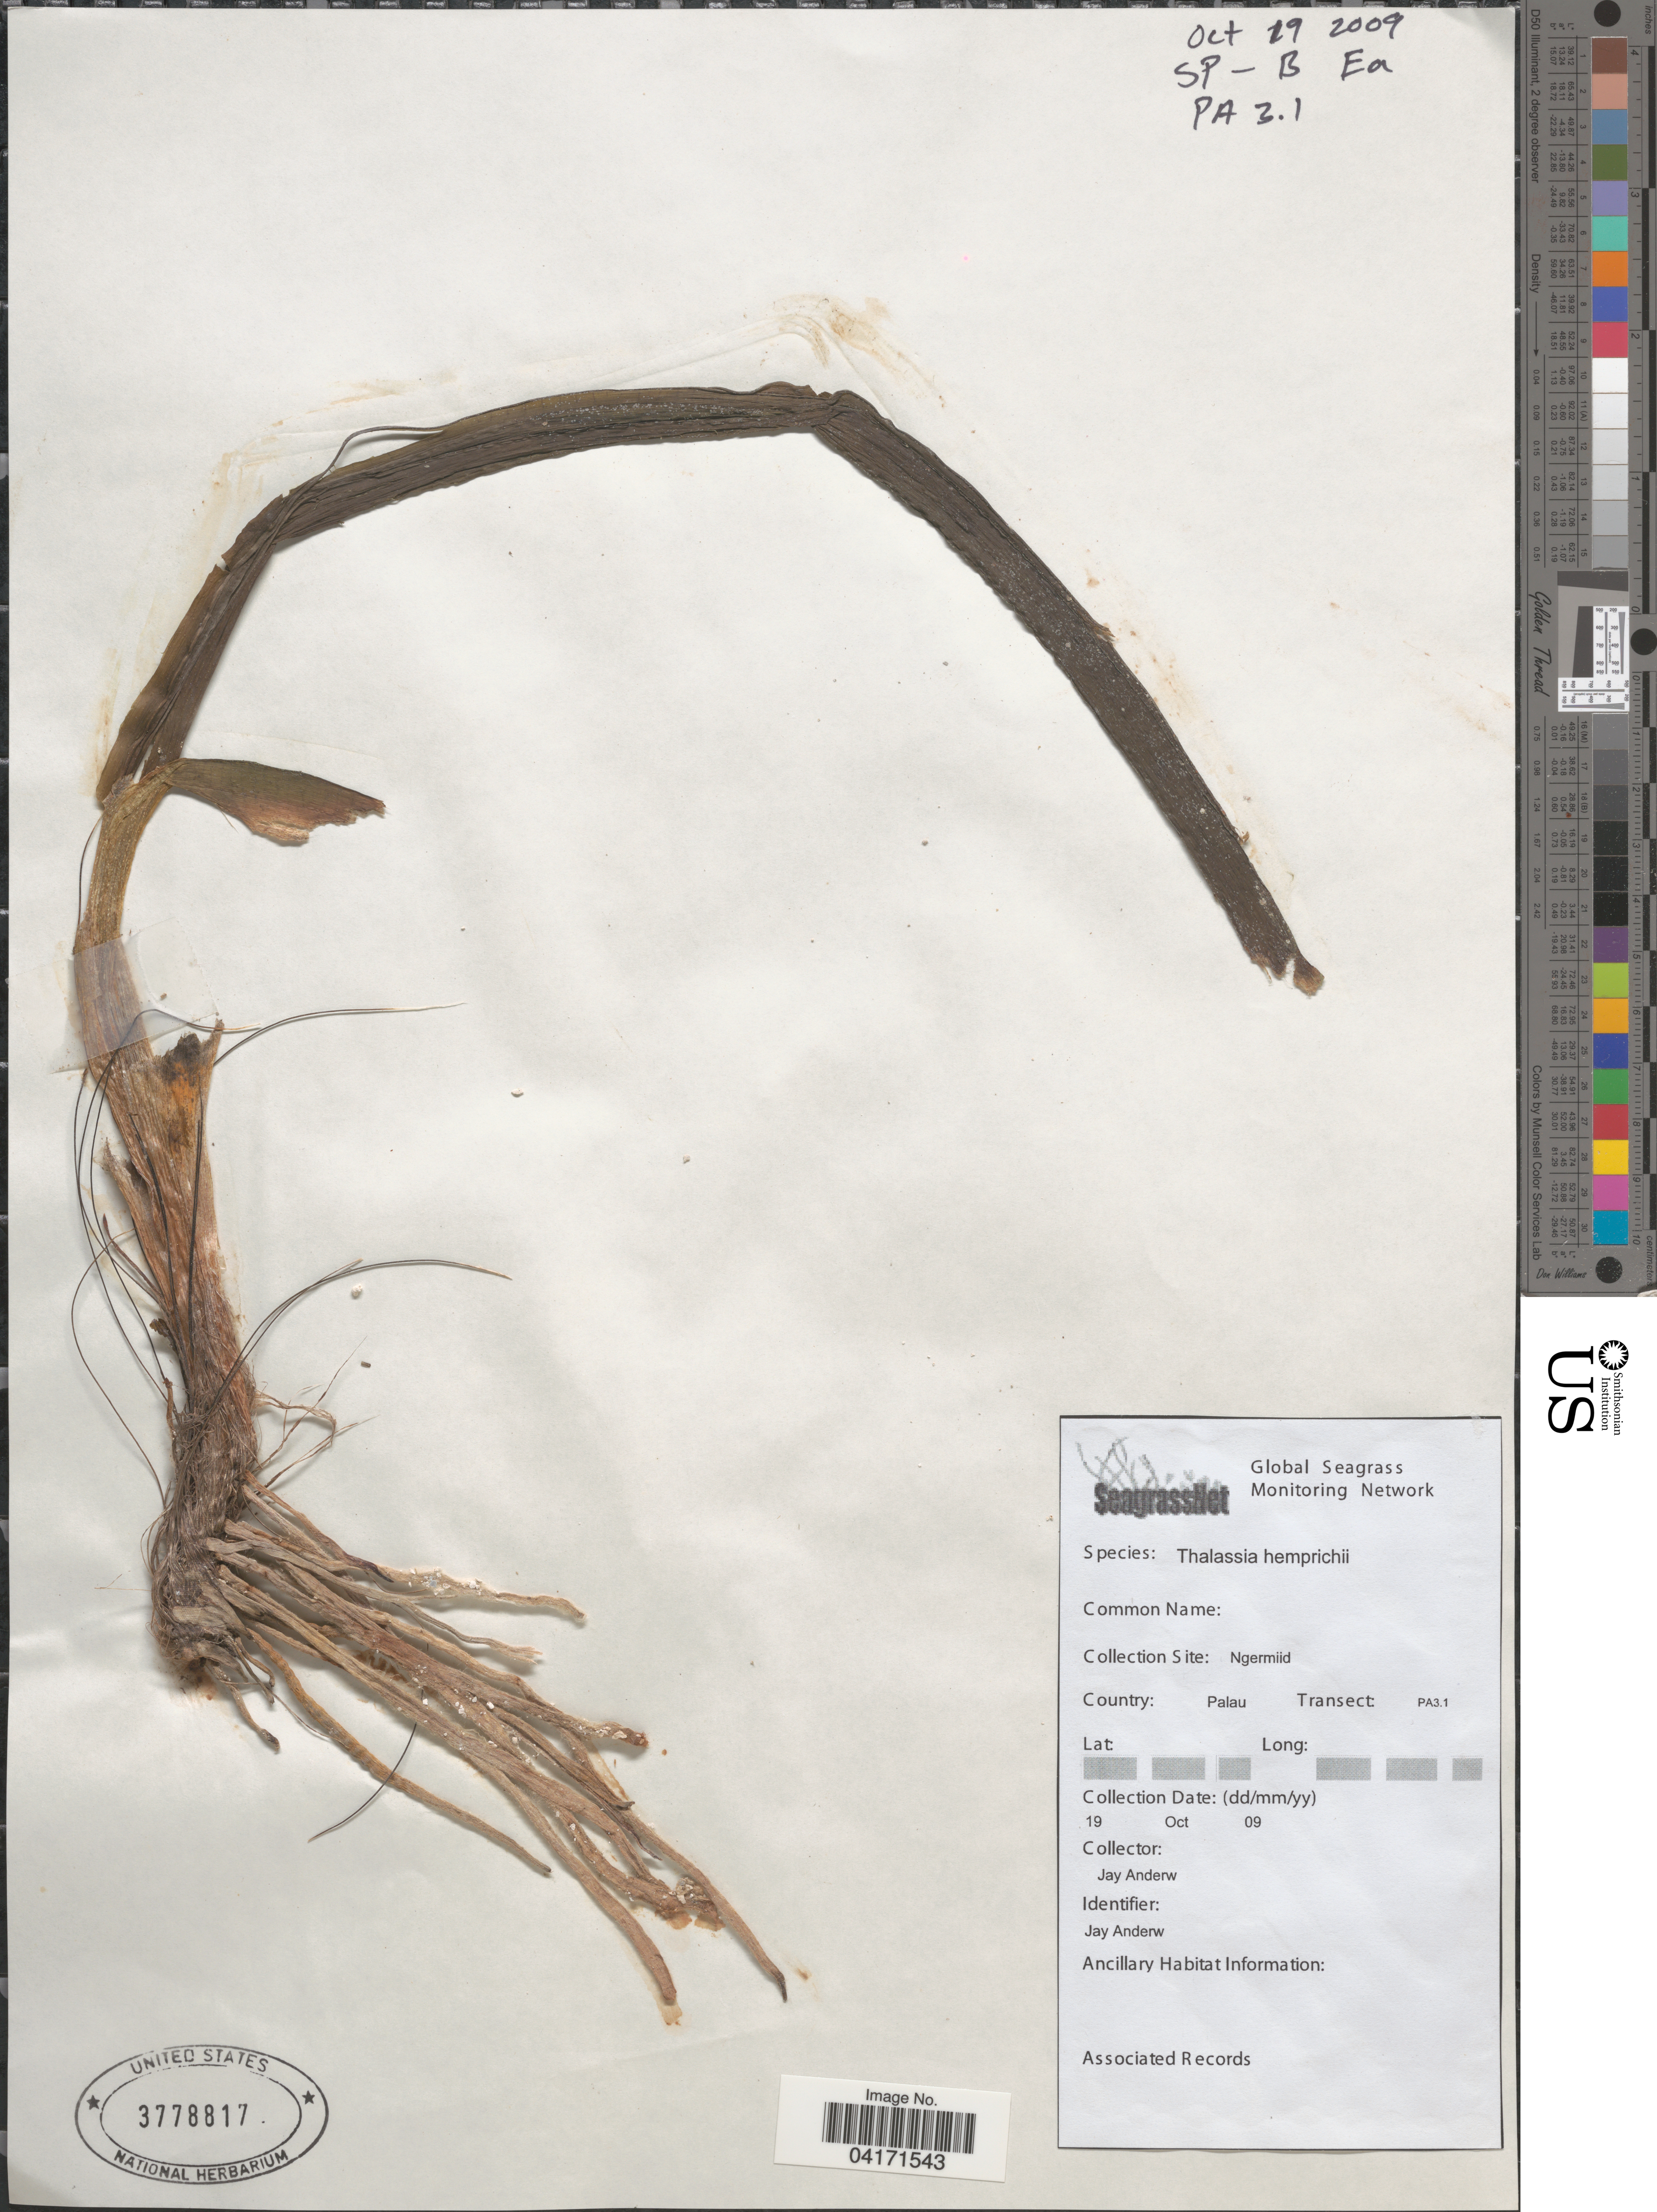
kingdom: Plantae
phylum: Tracheophyta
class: Liliopsida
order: Alismatales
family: Hydrocharitaceae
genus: Thalassia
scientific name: Thalassia hemprichii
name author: Asch.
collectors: J. Anderw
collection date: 2009-10-19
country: Palau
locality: SP-B. PA 3.1. Ngermiid. Palau. Transect: PA3.1.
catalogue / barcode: US 3778817